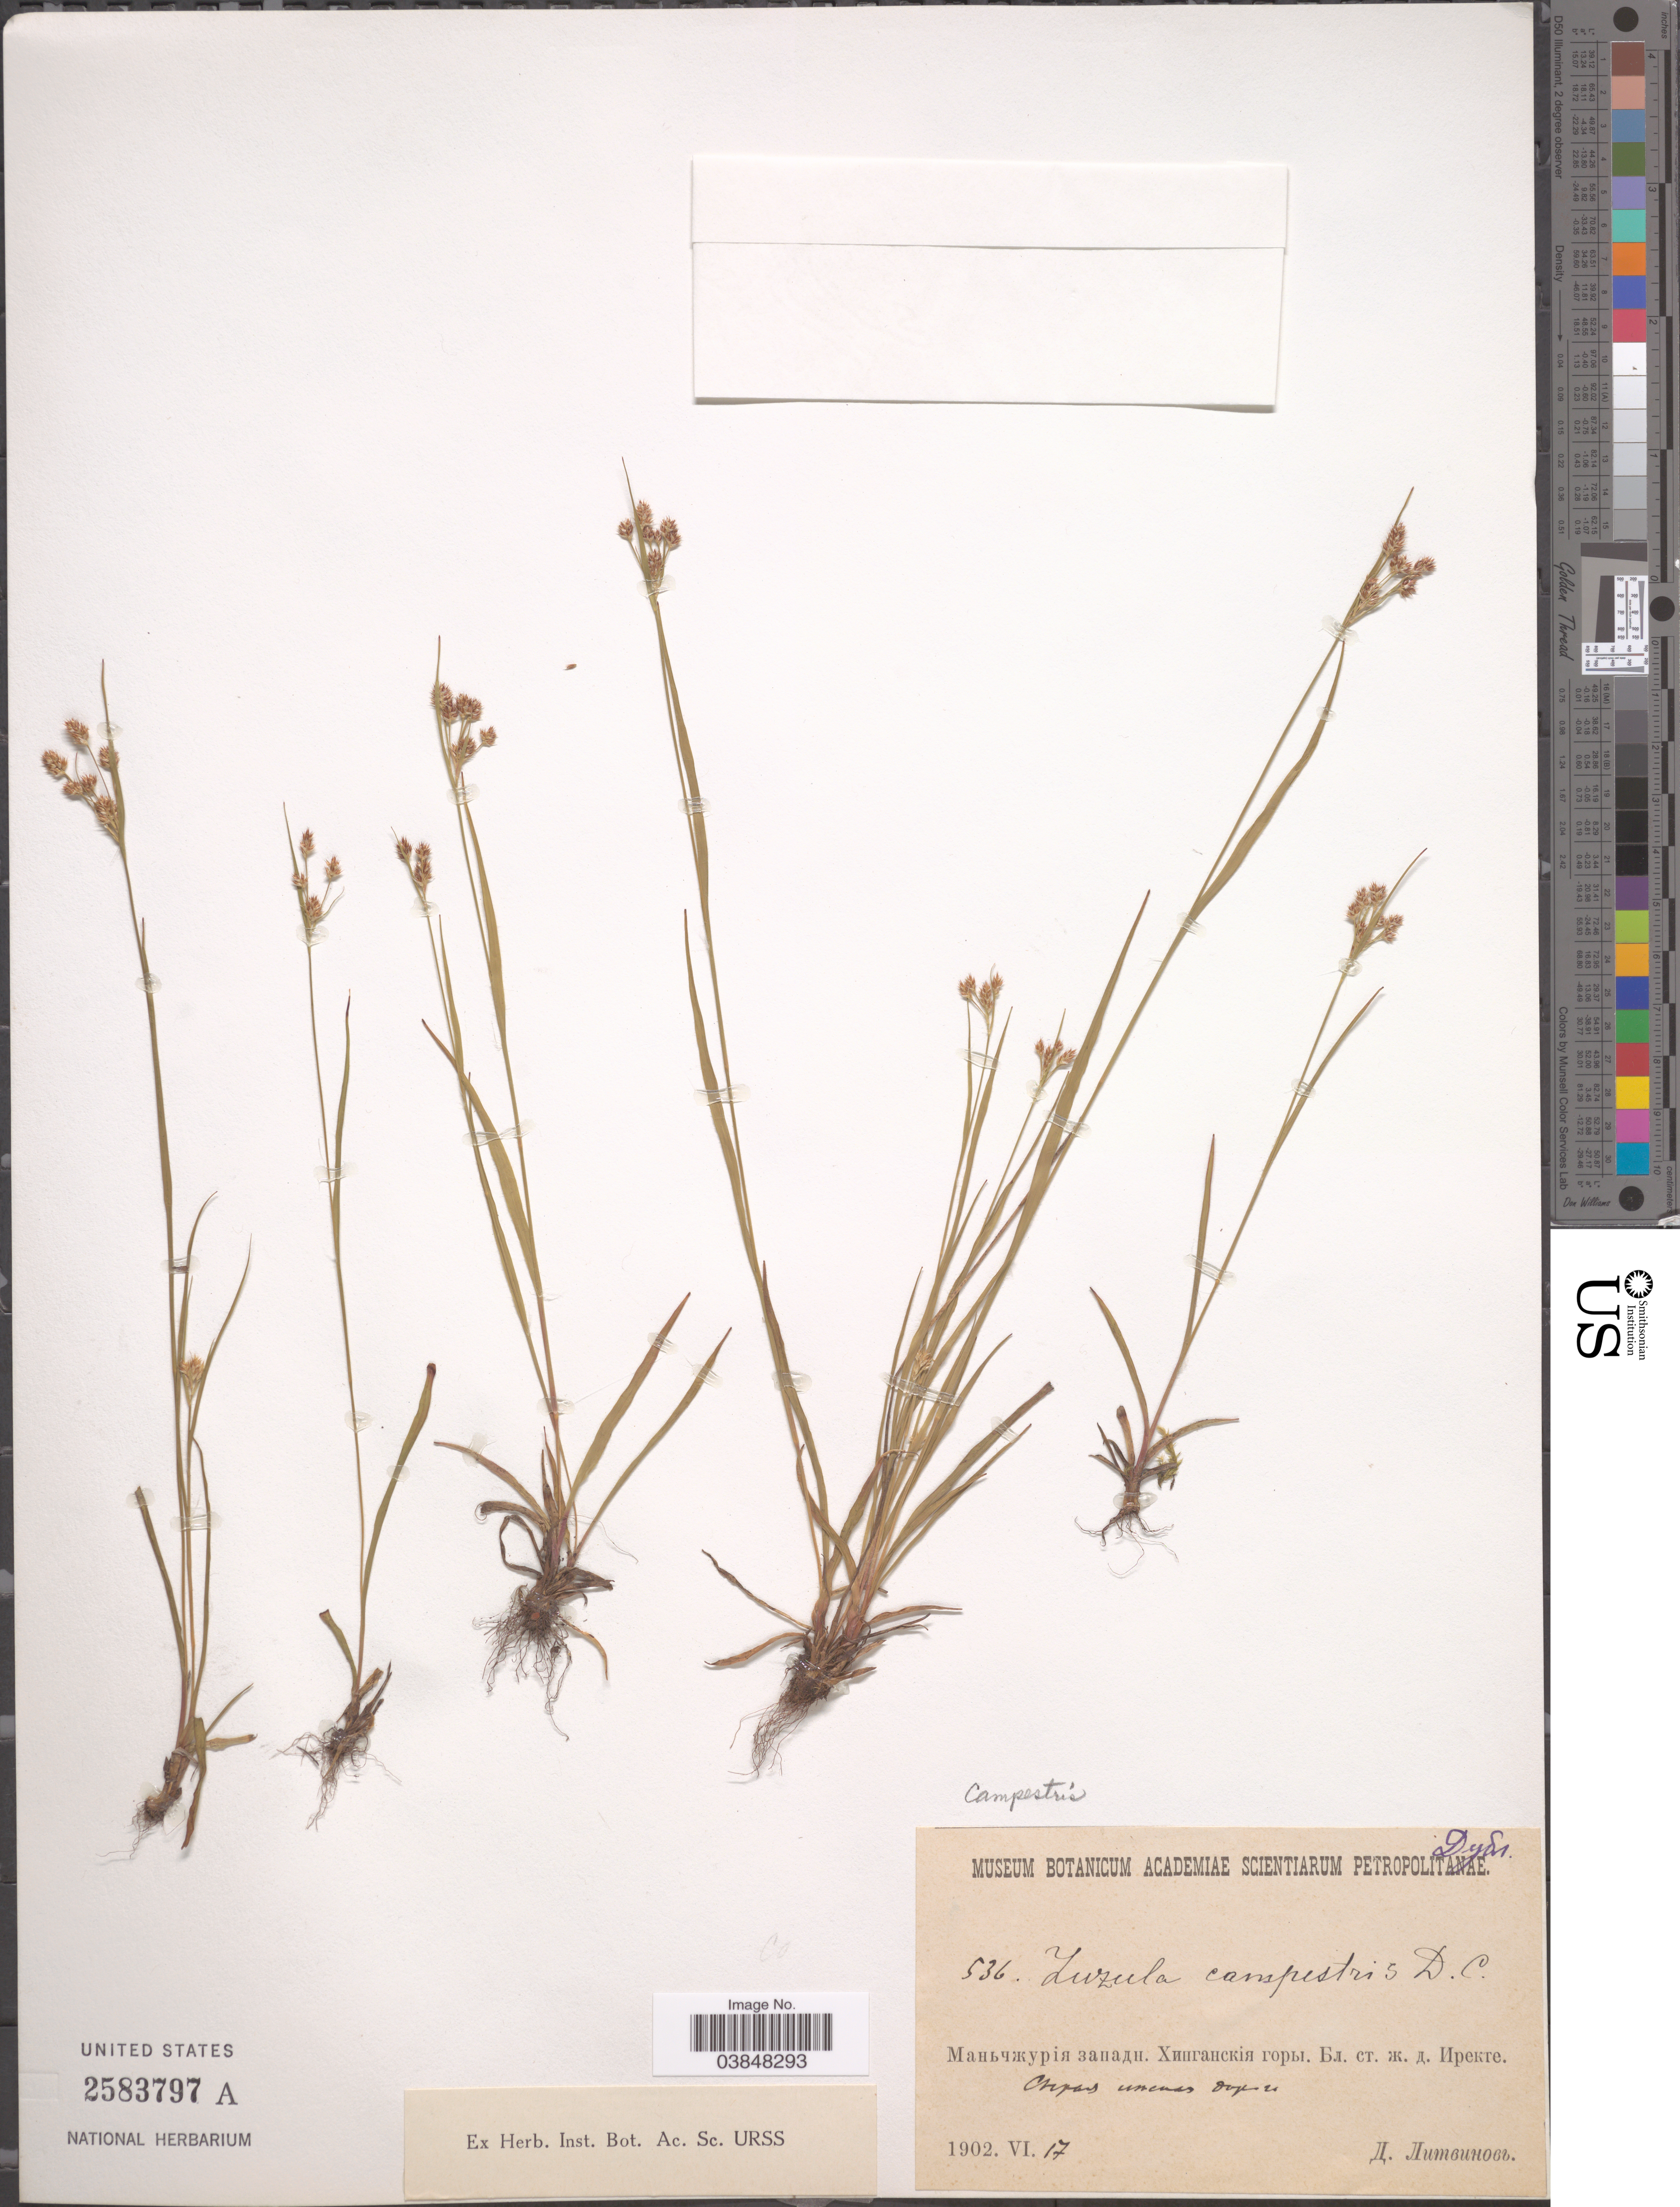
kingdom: Plantae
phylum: Tracheophyta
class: Liliopsida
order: Poales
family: Juncaceae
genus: Luzula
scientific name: Luzula campestris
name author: (L.) DC.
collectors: X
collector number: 536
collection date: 1902-06-17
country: China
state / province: Heilongjiang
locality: Hinggan Mts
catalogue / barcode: US 2583797A